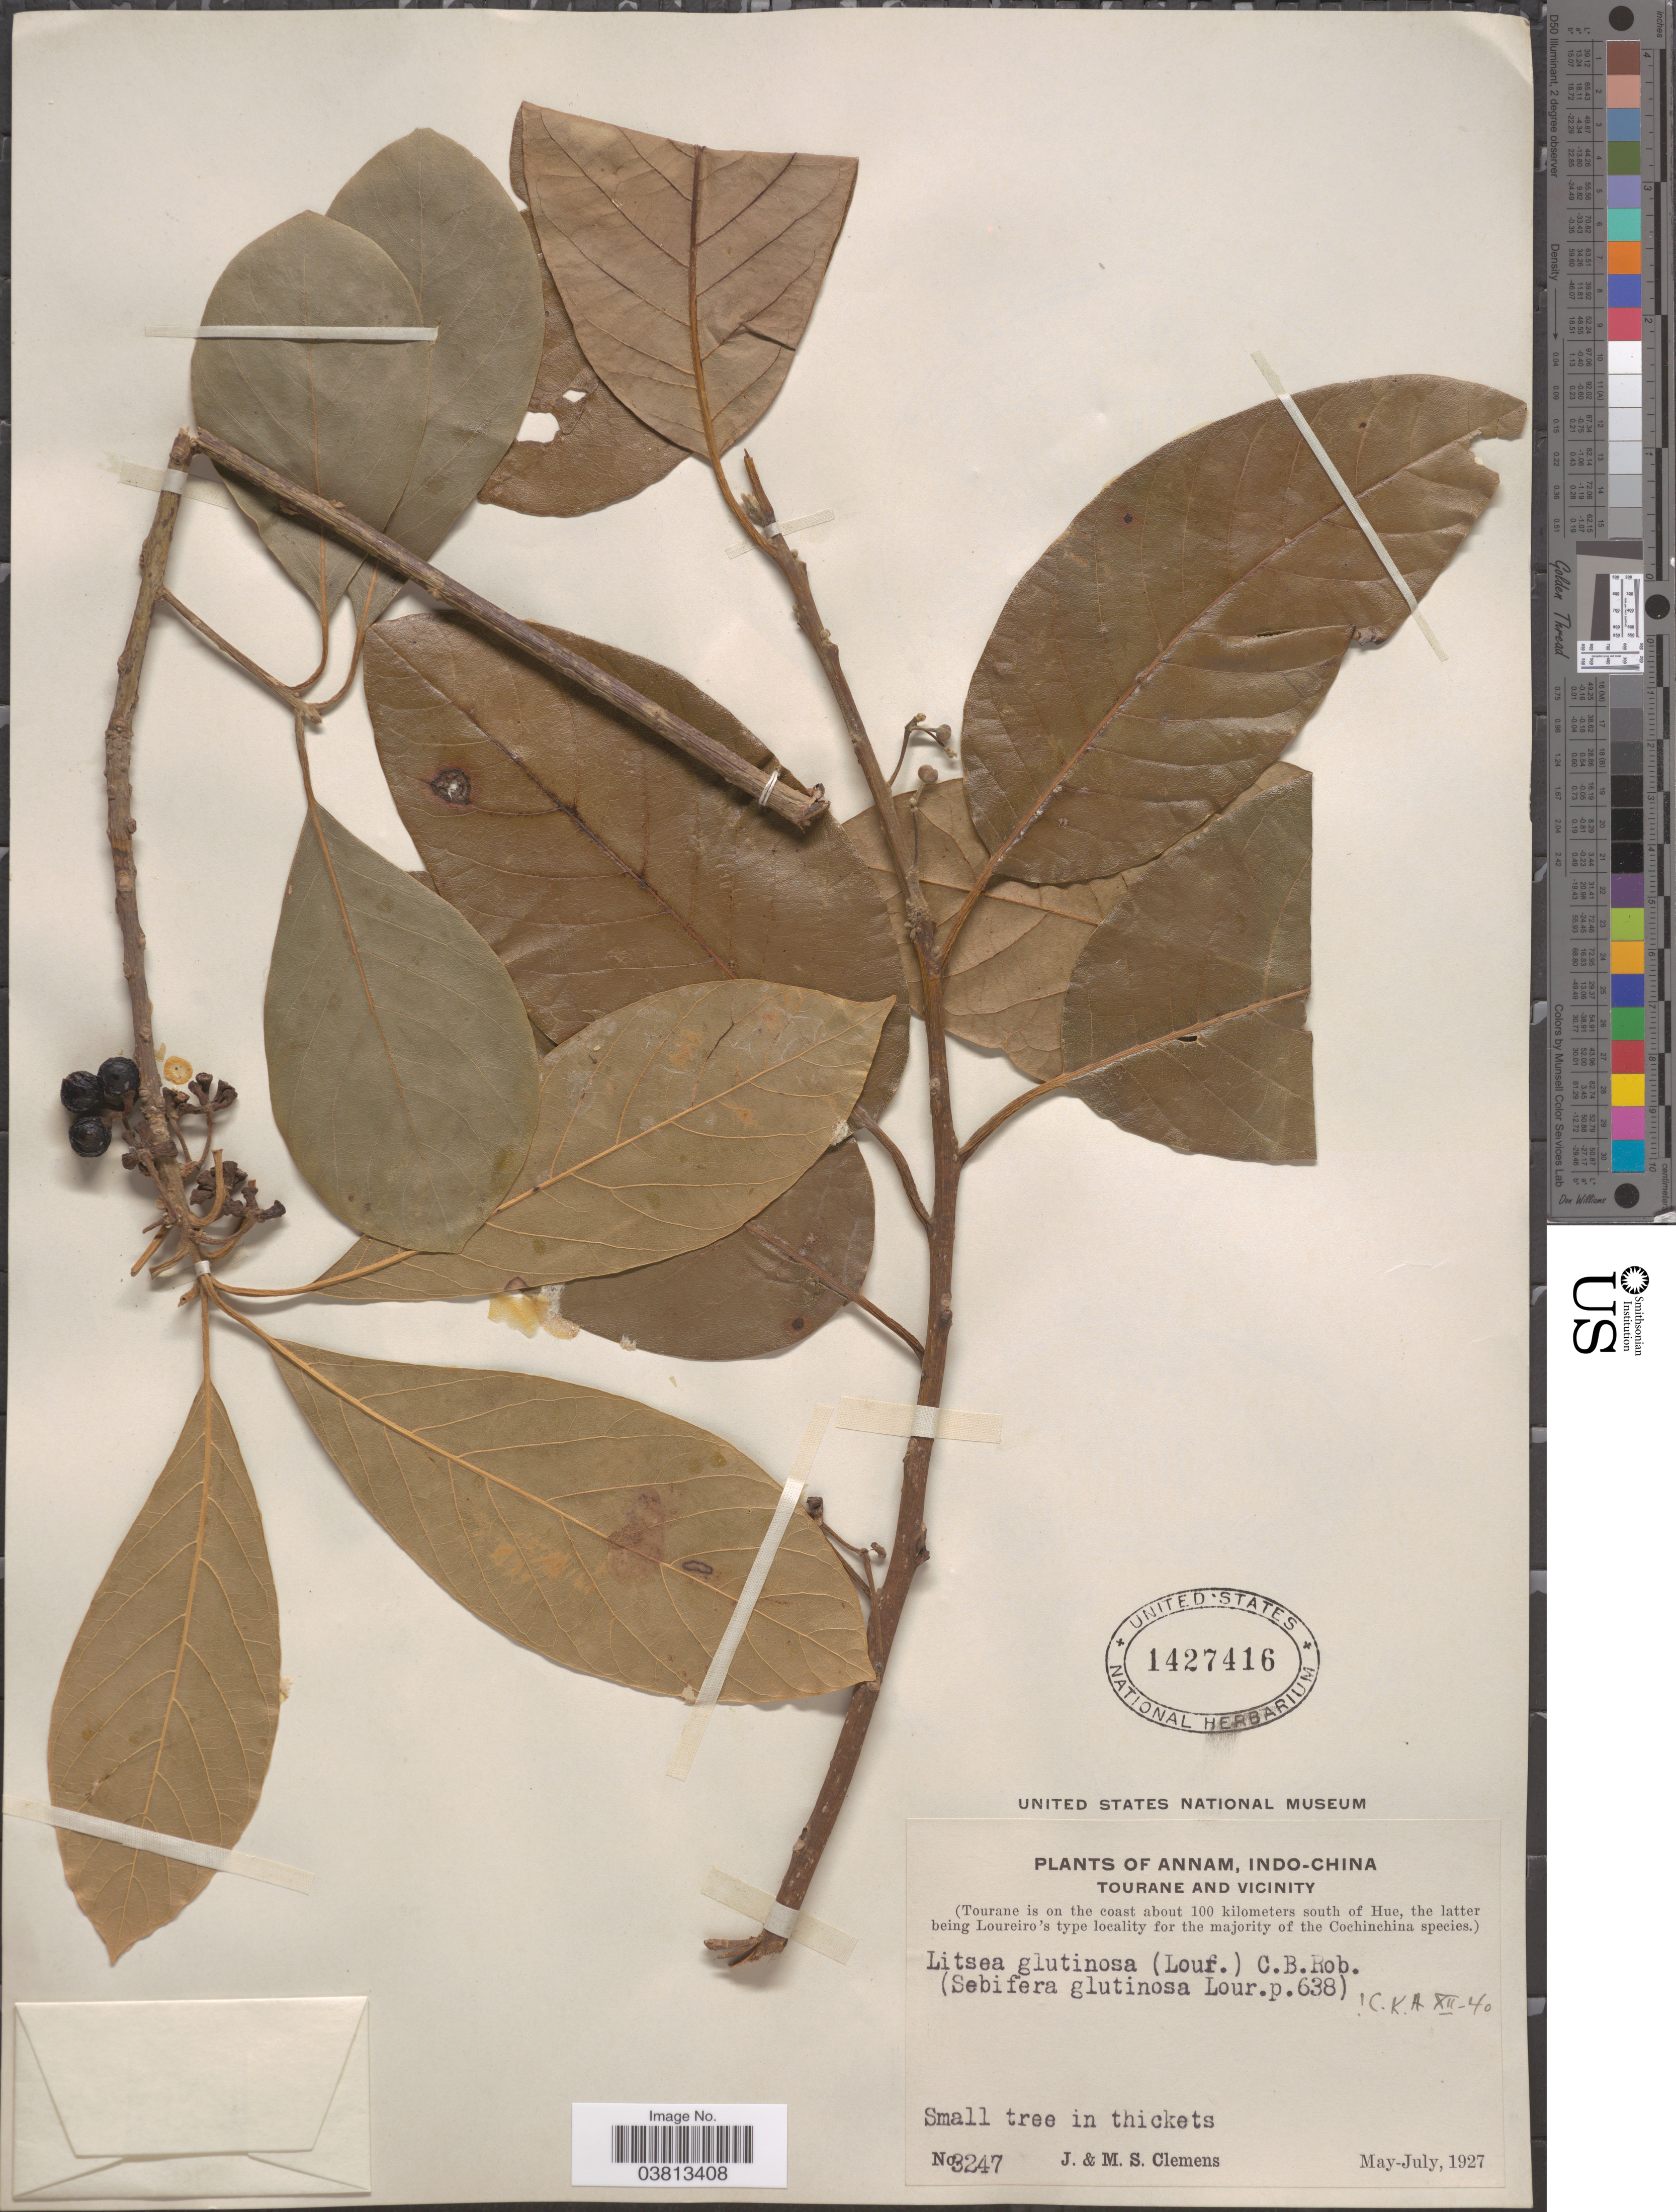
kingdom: Plantae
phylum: Tracheophyta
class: Magnoliopsida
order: Laurales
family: Lauraceae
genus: Litsea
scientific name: Litsea glutinosa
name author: (Lour.) C.B. Rob.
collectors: J. Clemens & M. S. Clemens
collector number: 3247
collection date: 1927-05/1927-07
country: Vietnam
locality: Annam, Indo-China. Tourane and Vicinity. Tourane is on the coast about 100 kilometers south of Hue.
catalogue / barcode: US 1427416